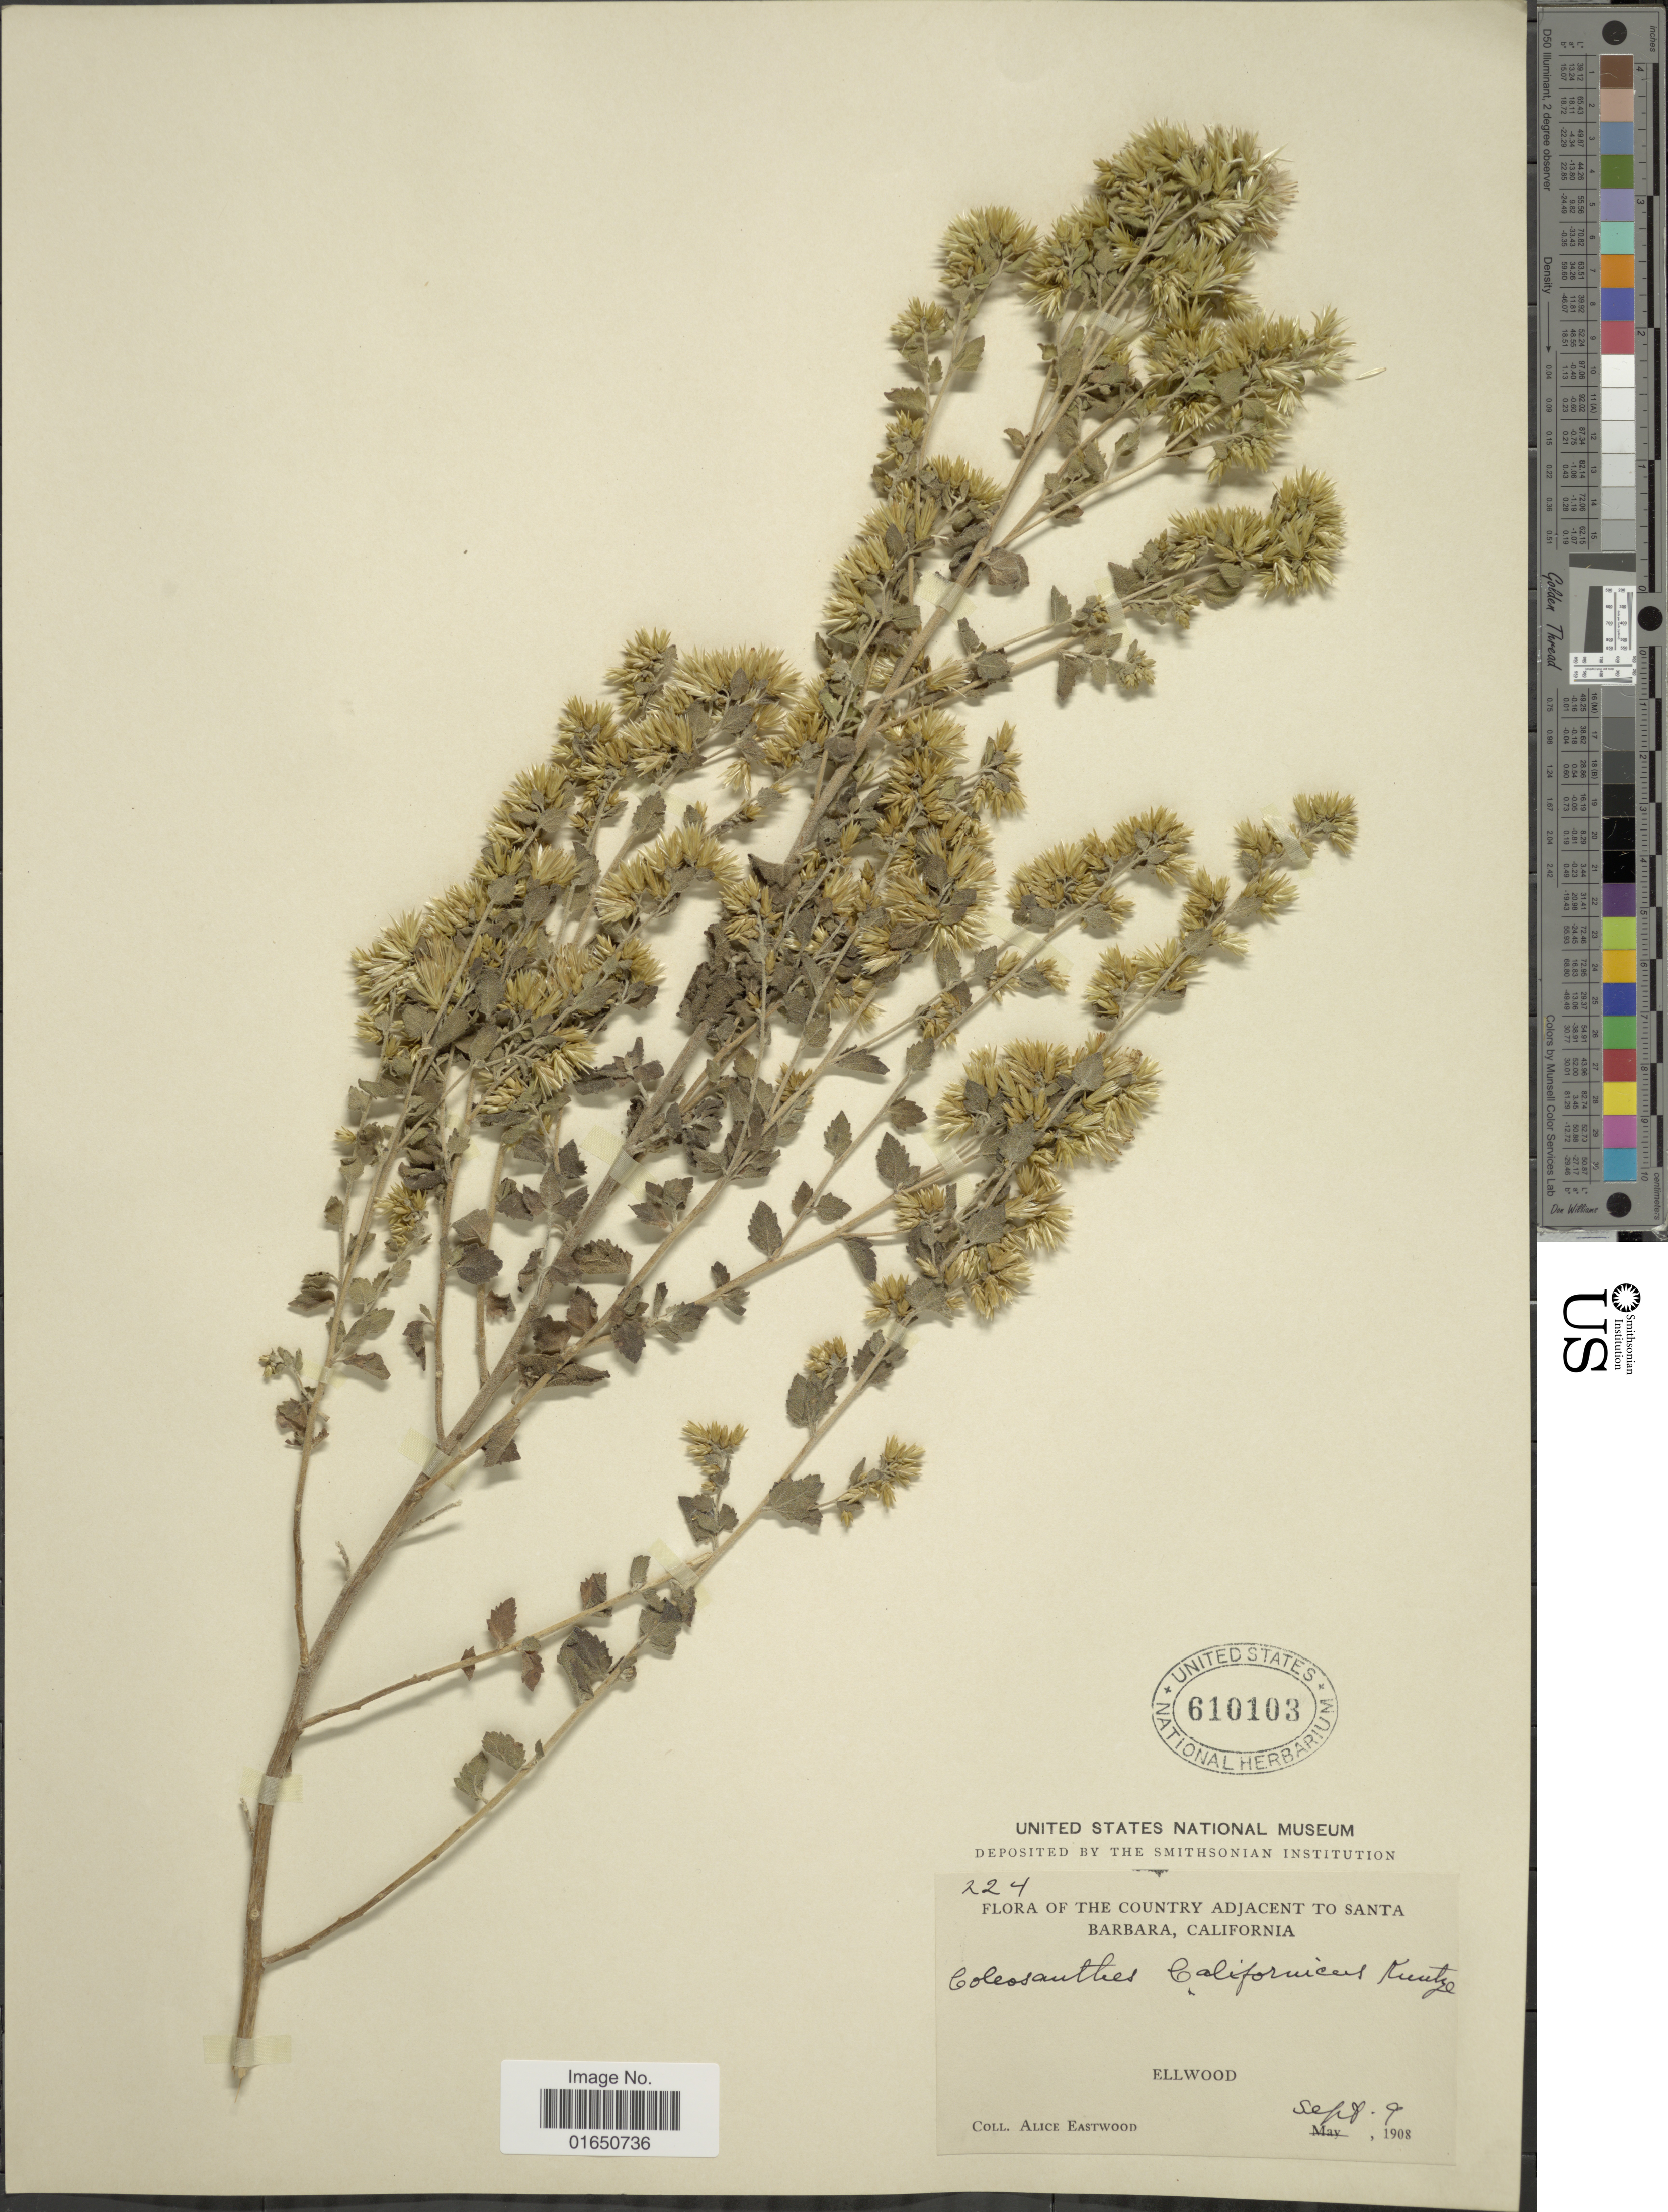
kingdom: Plantae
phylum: Tracheophyta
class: Magnoliopsida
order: Asterales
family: Asteraceae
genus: Brickellia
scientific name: Brickellia californica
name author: (Torr. & A. Gray) A. Gray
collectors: A. Eastwood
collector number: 224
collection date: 1908-09-09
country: United States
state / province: California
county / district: Santa Barbara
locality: The Mountains Adjacent to Santa Barbara, California. Ellwood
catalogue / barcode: US 610103